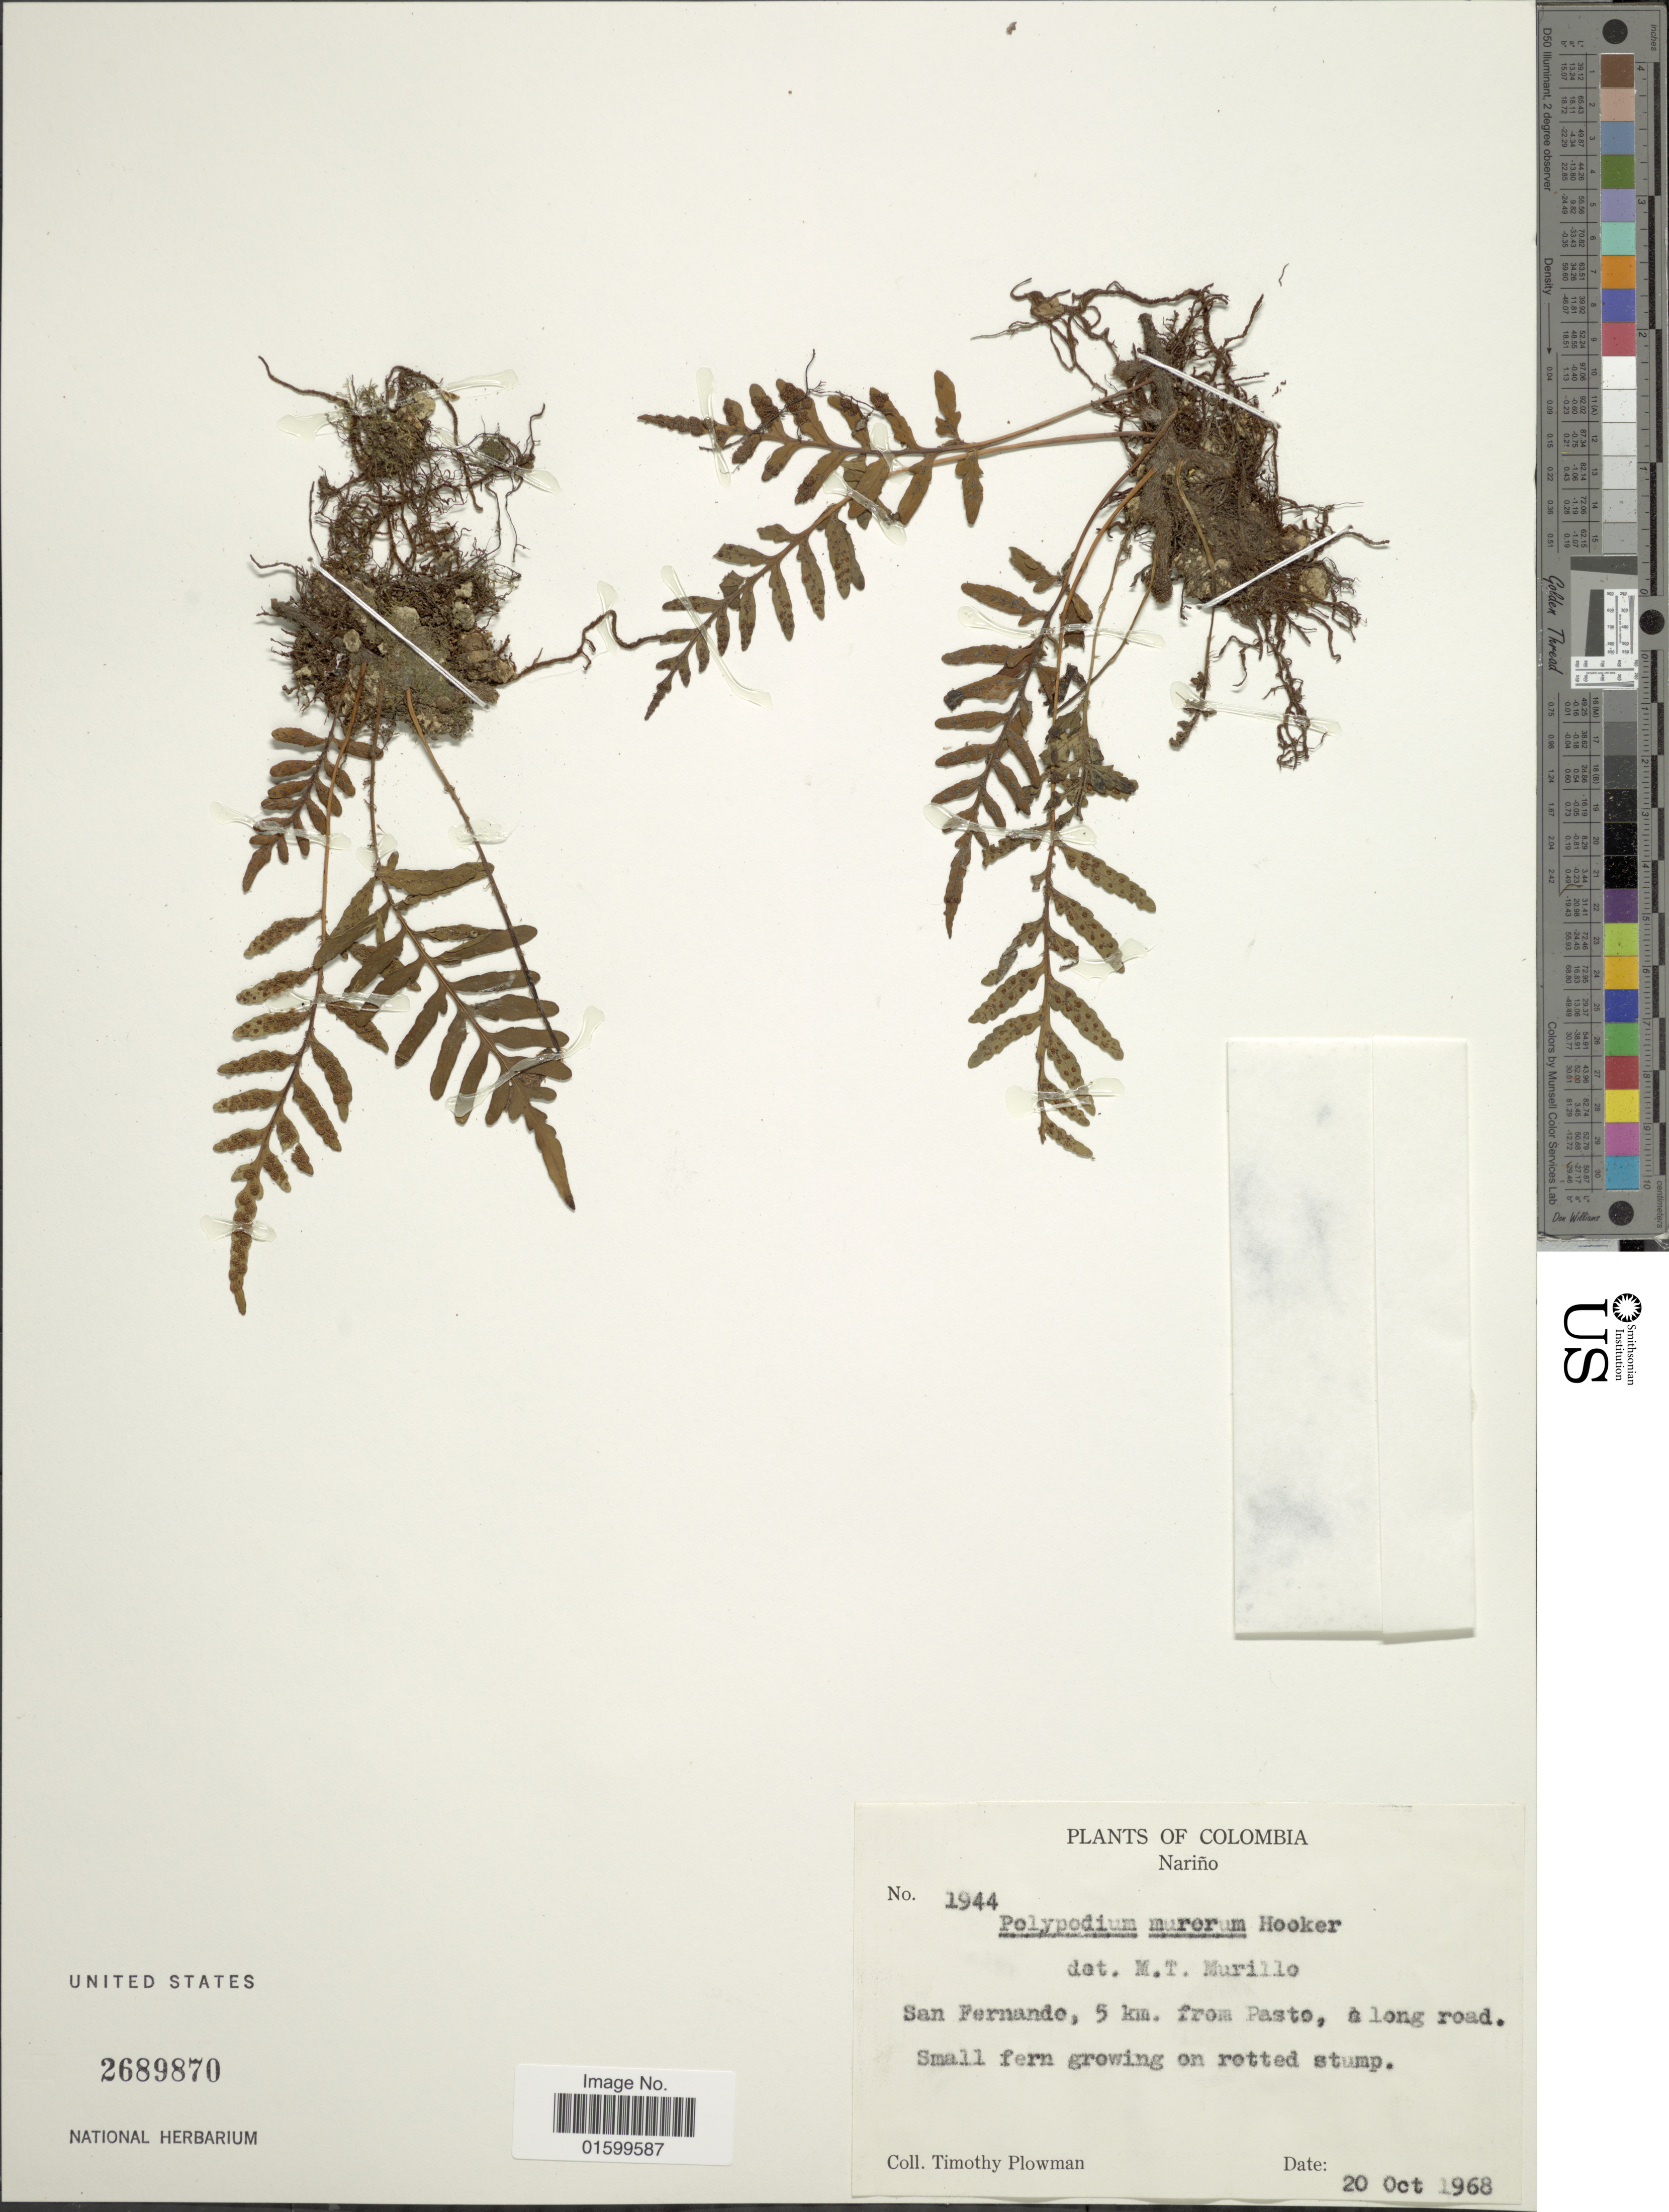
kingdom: Plantae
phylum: Tracheophyta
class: Polypodiopsida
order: Polypodiales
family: Polypodiaceae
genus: Pleopeltis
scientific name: Pleopeltis murorum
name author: (Hook.) A.R. Sm. & Tejero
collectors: T. Plowman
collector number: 1944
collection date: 1968-10-20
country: Colombia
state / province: Nariño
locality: San Fernando, 5 km from Pasto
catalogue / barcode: US 2689870